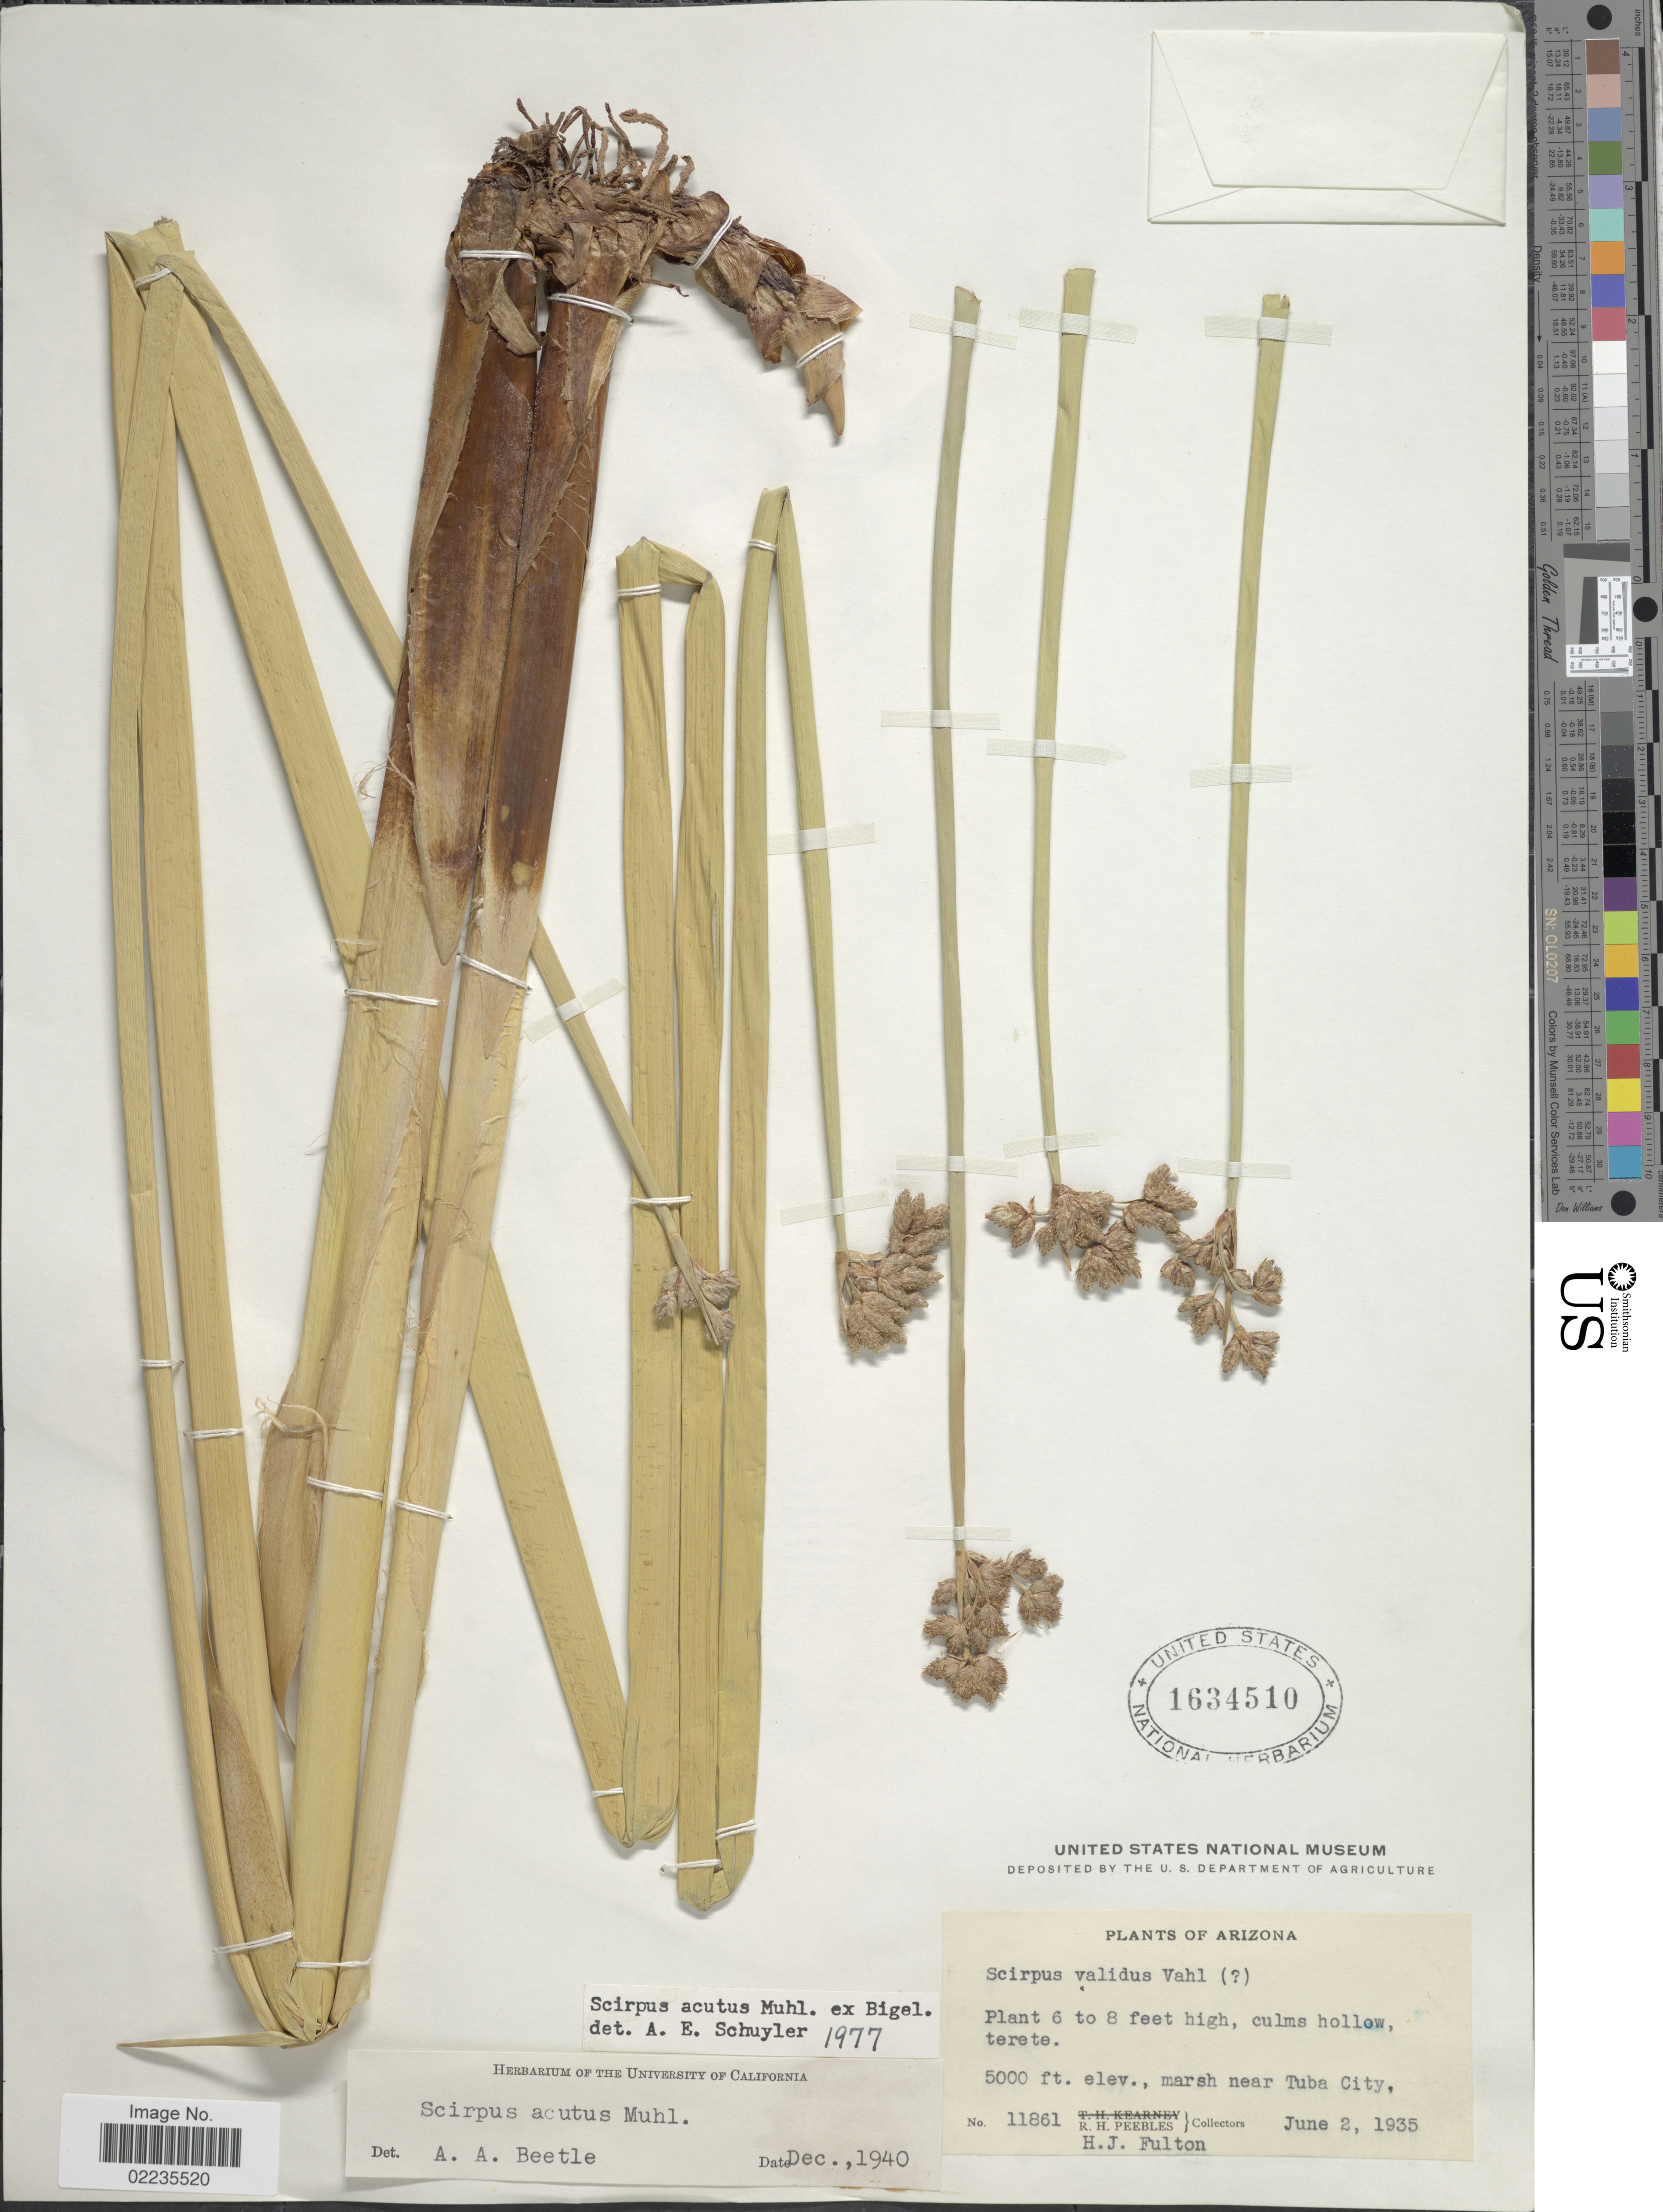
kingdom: Plantae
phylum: Tracheophyta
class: Liliopsida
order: Poales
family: Cyperaceae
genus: Schoenoplectus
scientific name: Schoenoplectus acutus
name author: (Muhl. ex Bigelow) Á. Löve & D. Löve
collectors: R. H. Peebles & H. Fulton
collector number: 11861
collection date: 1935-06-02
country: United States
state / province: Arizona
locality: Marsh near Tuba City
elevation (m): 1524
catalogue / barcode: US 1634510